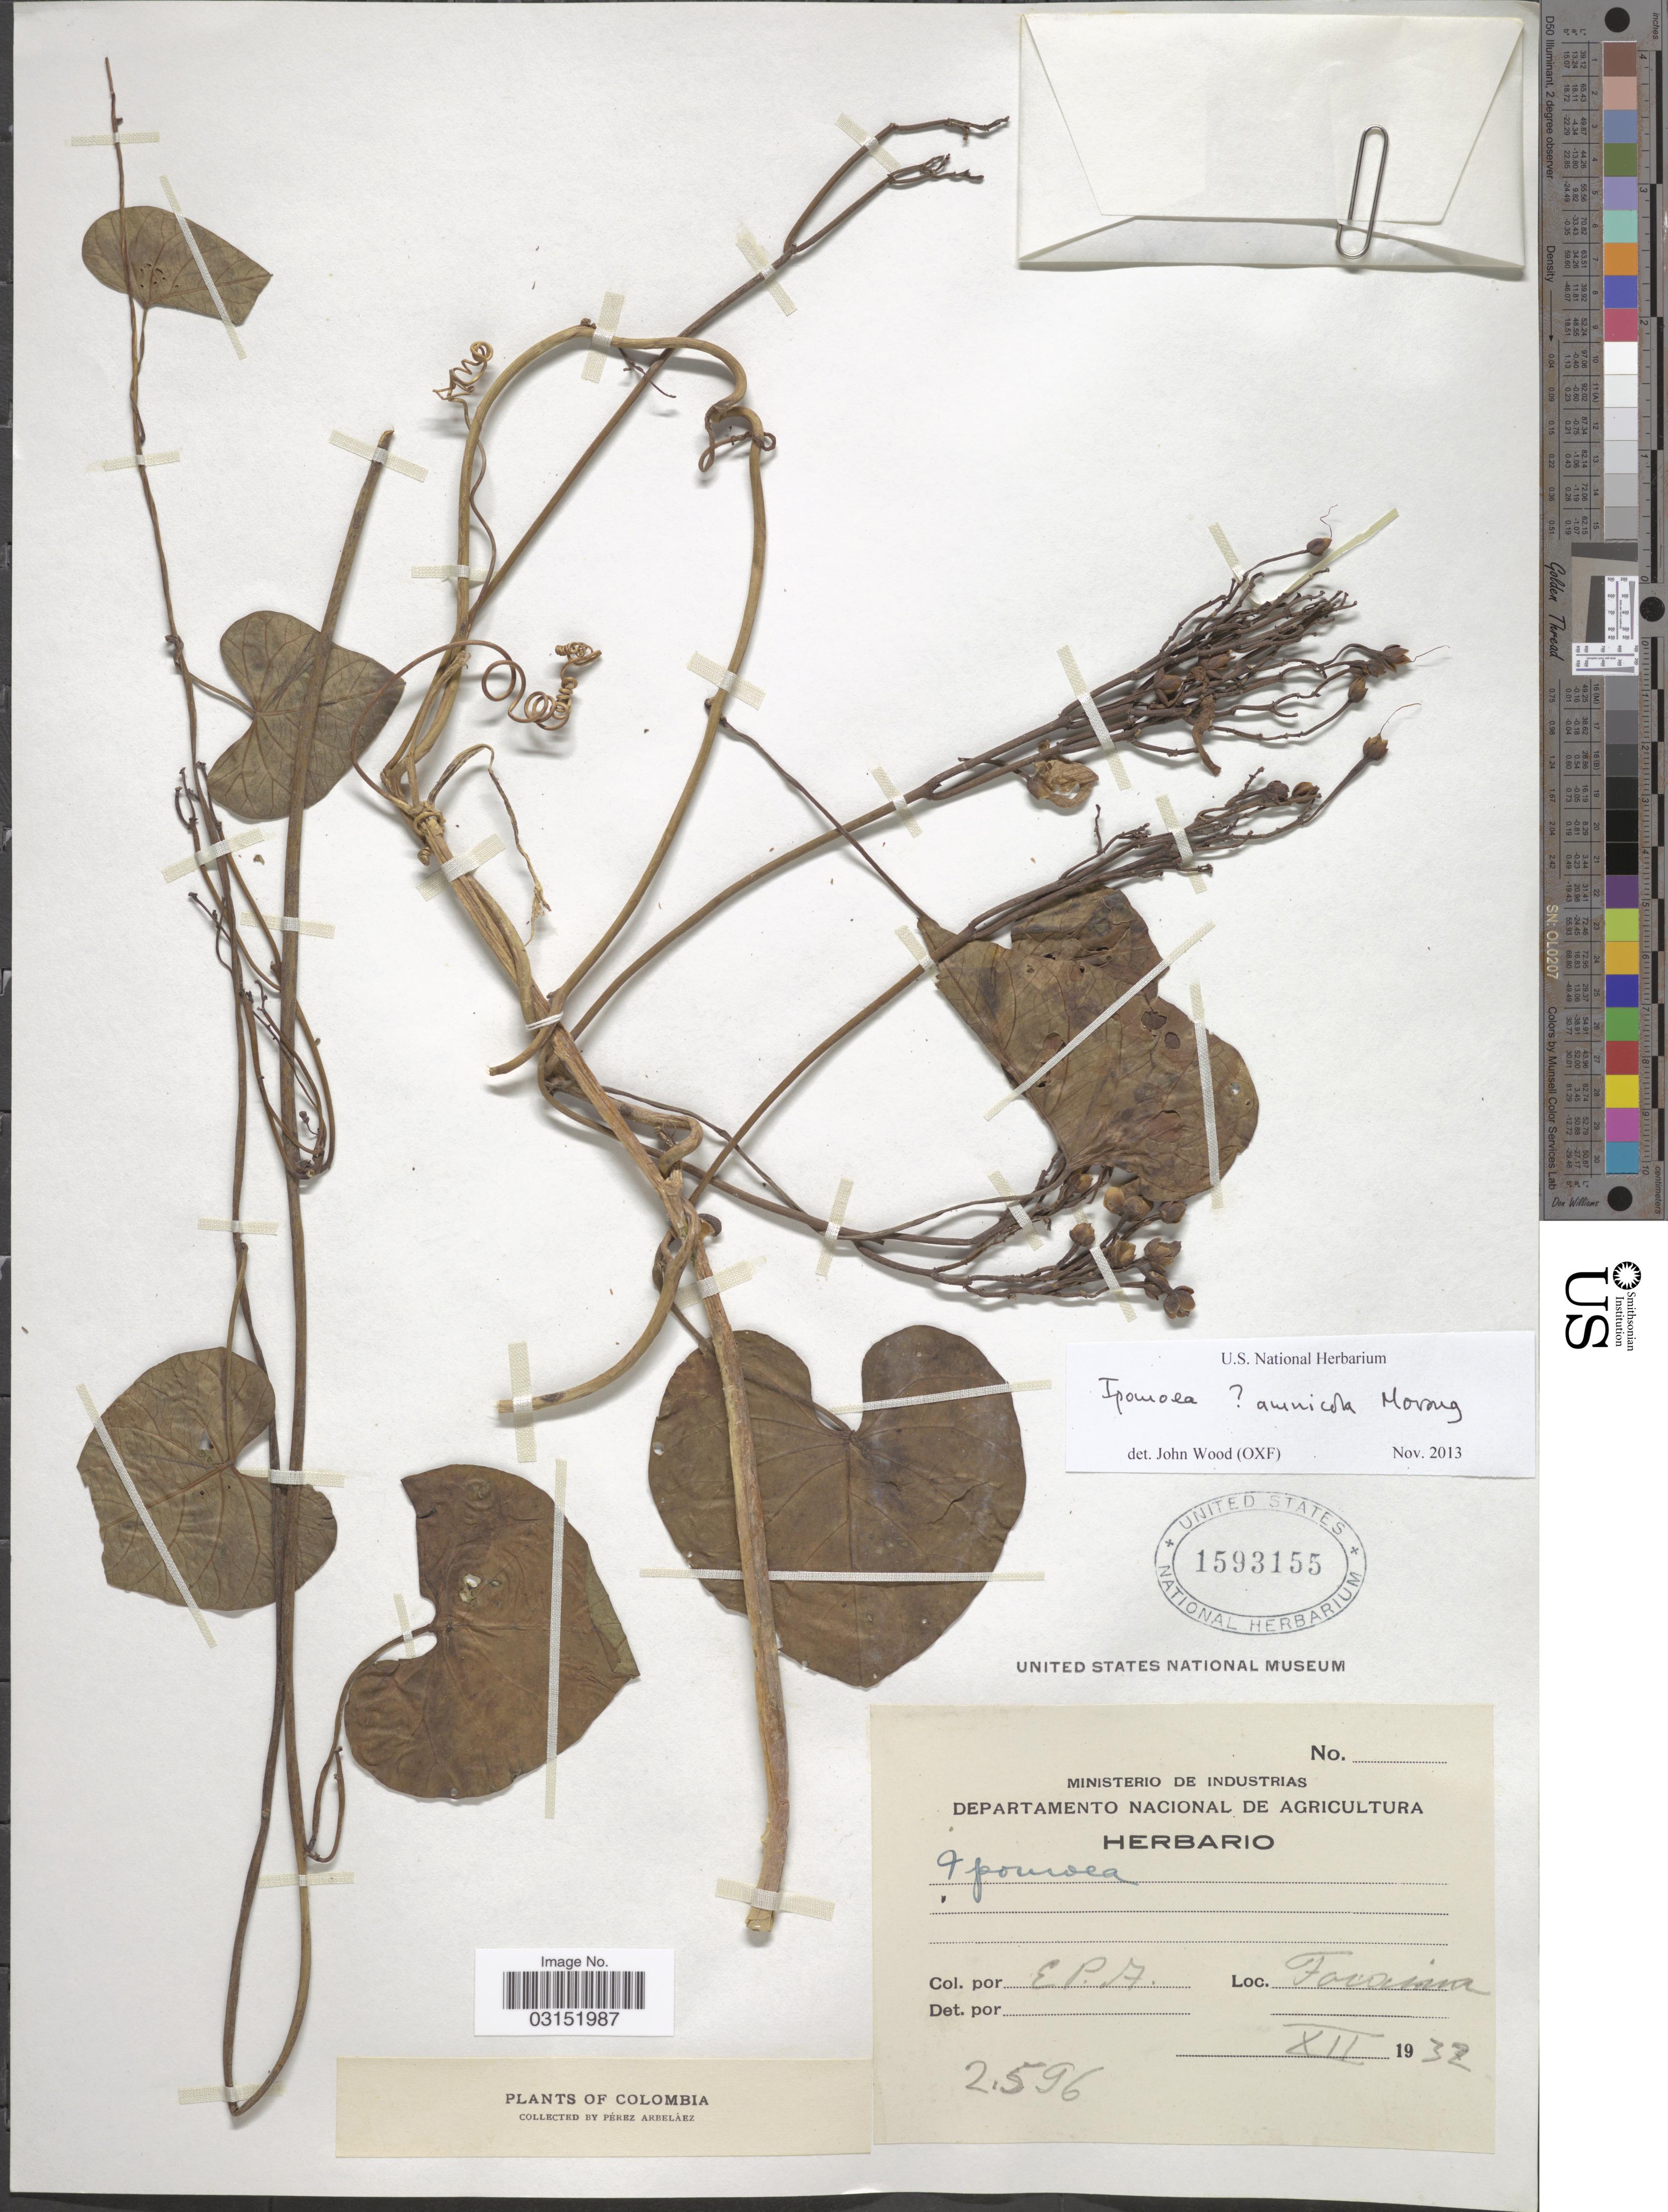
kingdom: Plantae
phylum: Tracheophyta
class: Magnoliopsida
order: Solanales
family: Convolvulaceae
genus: Ipomoea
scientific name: Ipomoea amnicola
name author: Morong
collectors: E. Pérez Arbeláez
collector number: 2596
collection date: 1932-12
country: Colombia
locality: Tocaima.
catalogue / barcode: US 1593155